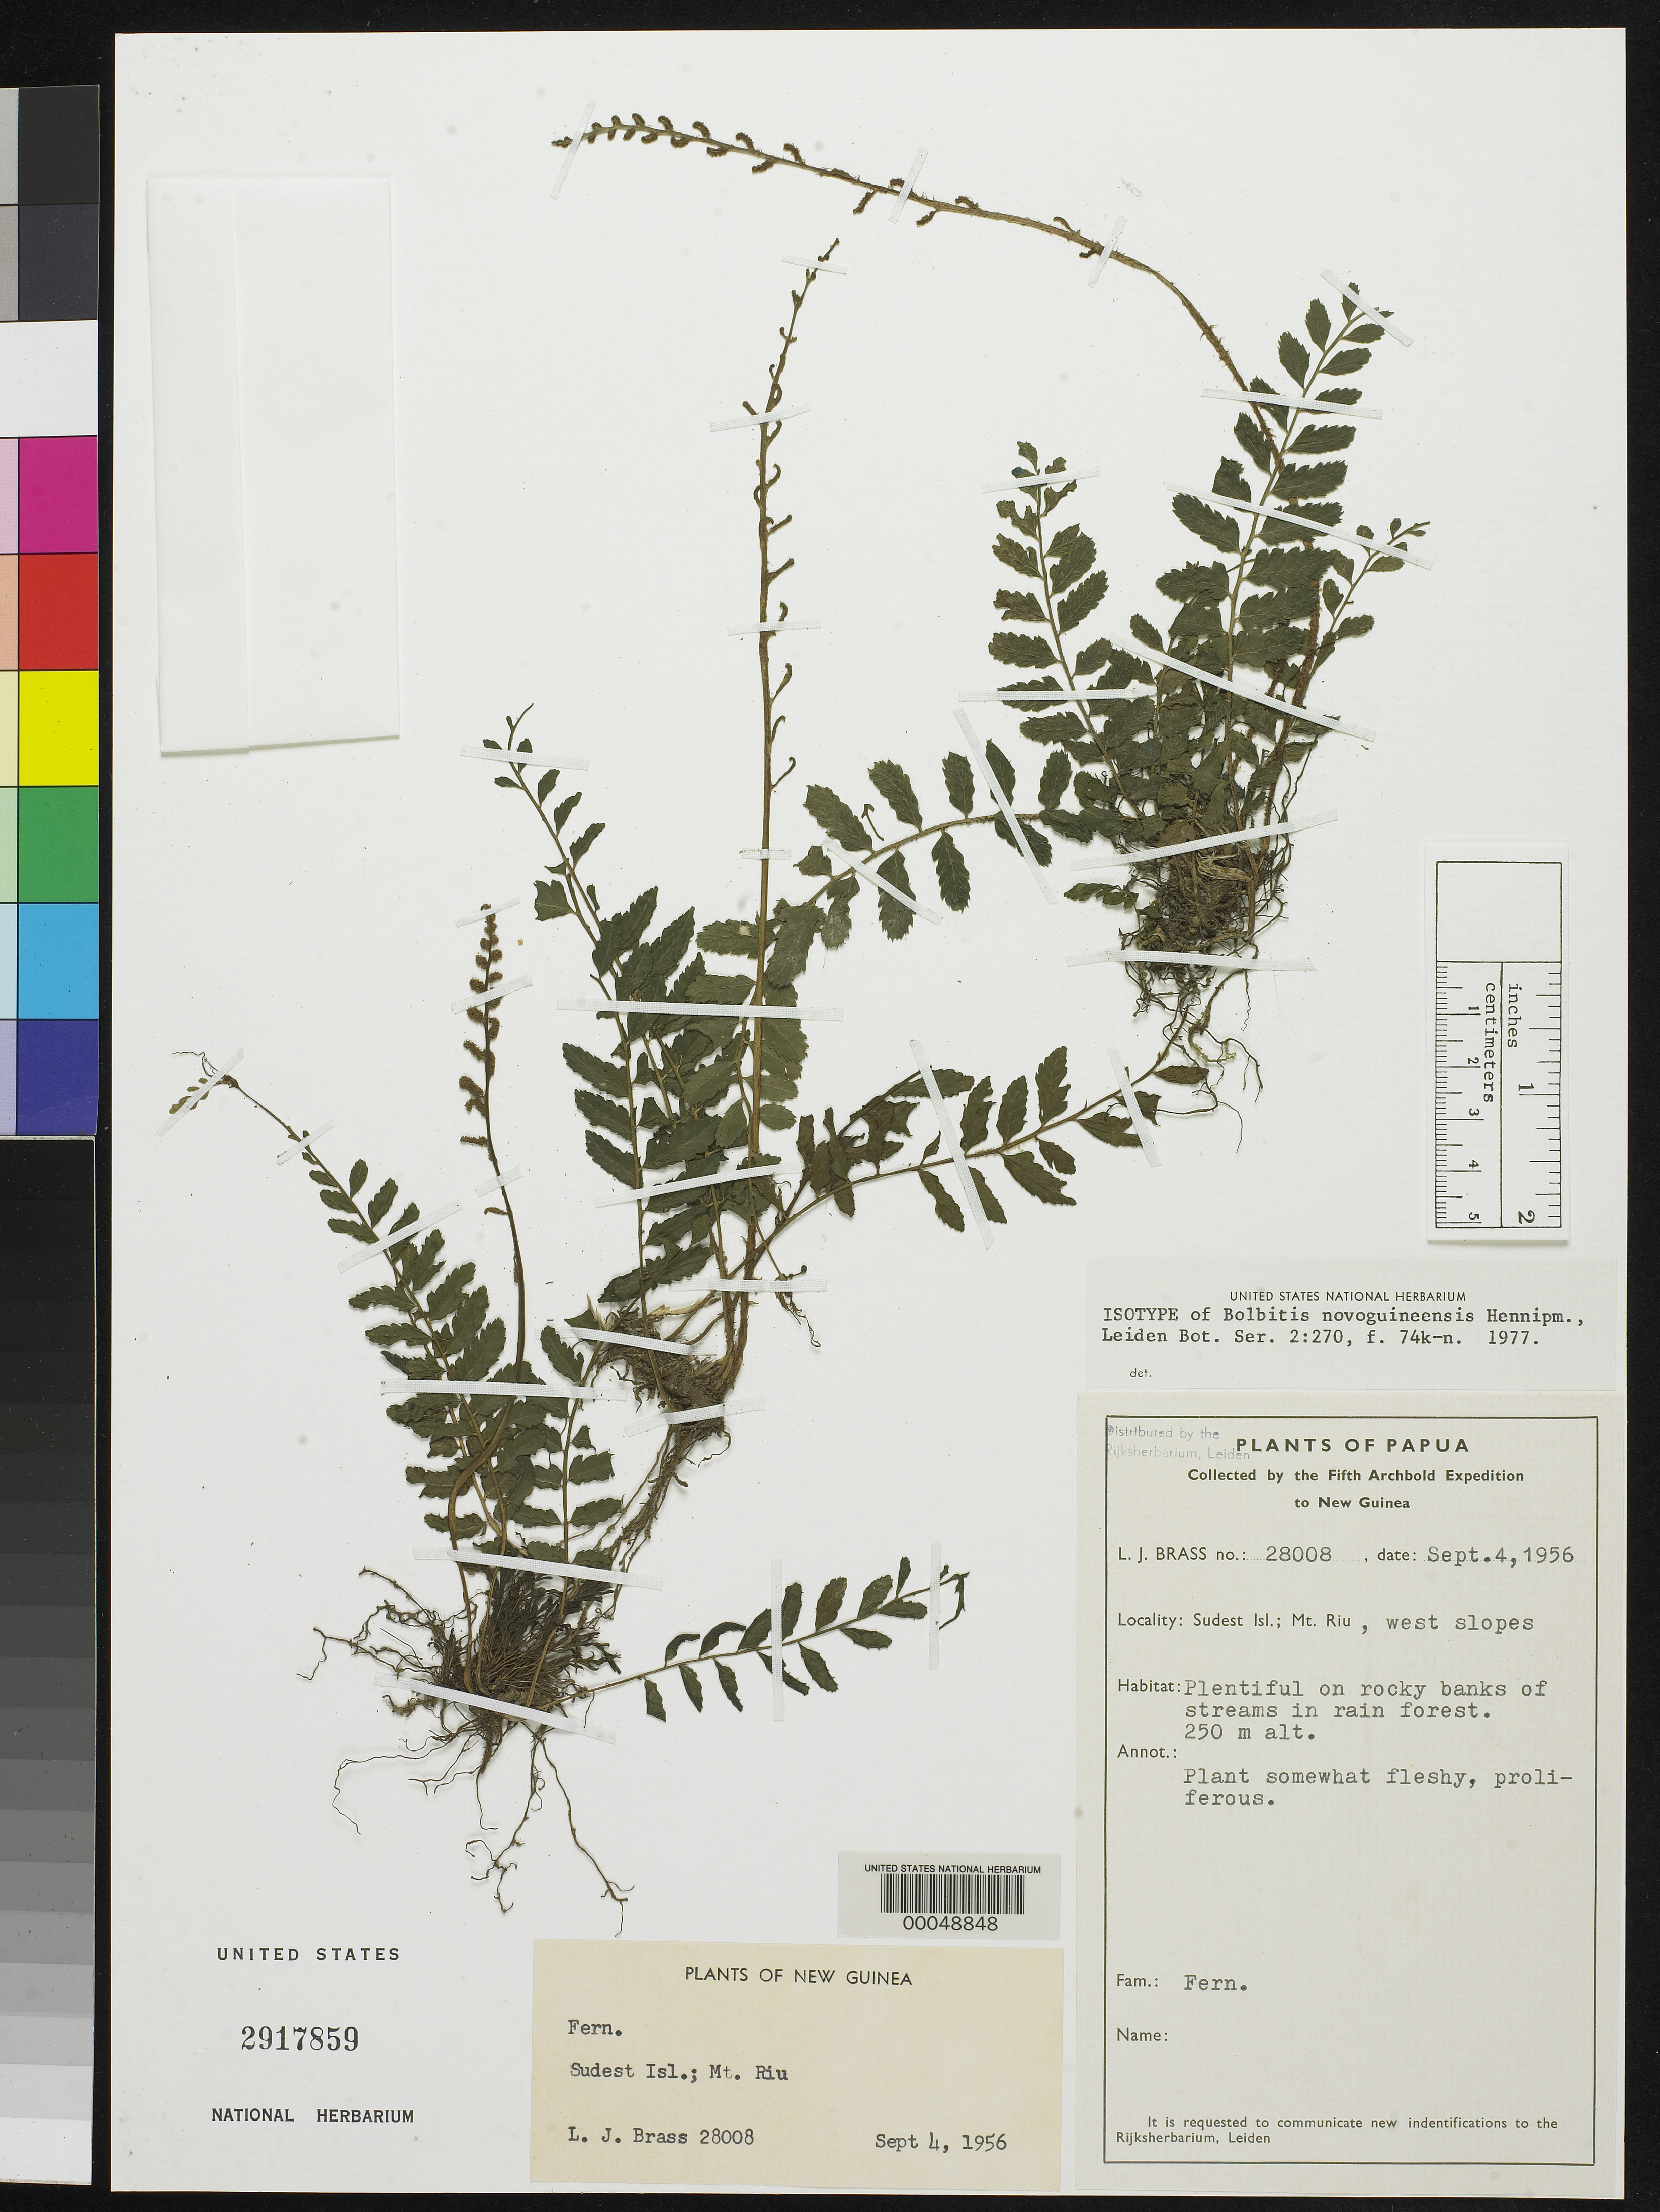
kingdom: Plantae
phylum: Tracheophyta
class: Polypodiopsida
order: Polypodiales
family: Dryopteridaceae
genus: Bolbitis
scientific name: Bolbitis novoguineensis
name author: Hennipman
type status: Isotype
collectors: L. J. Brass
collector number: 28008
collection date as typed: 04 Sep 1956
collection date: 1956-09-04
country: Papua New Guinea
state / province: Milne Bay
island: Sudest [Tagula]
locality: W slopes of Riu. [Louisade Arch.]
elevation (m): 250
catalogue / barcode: US 2917859